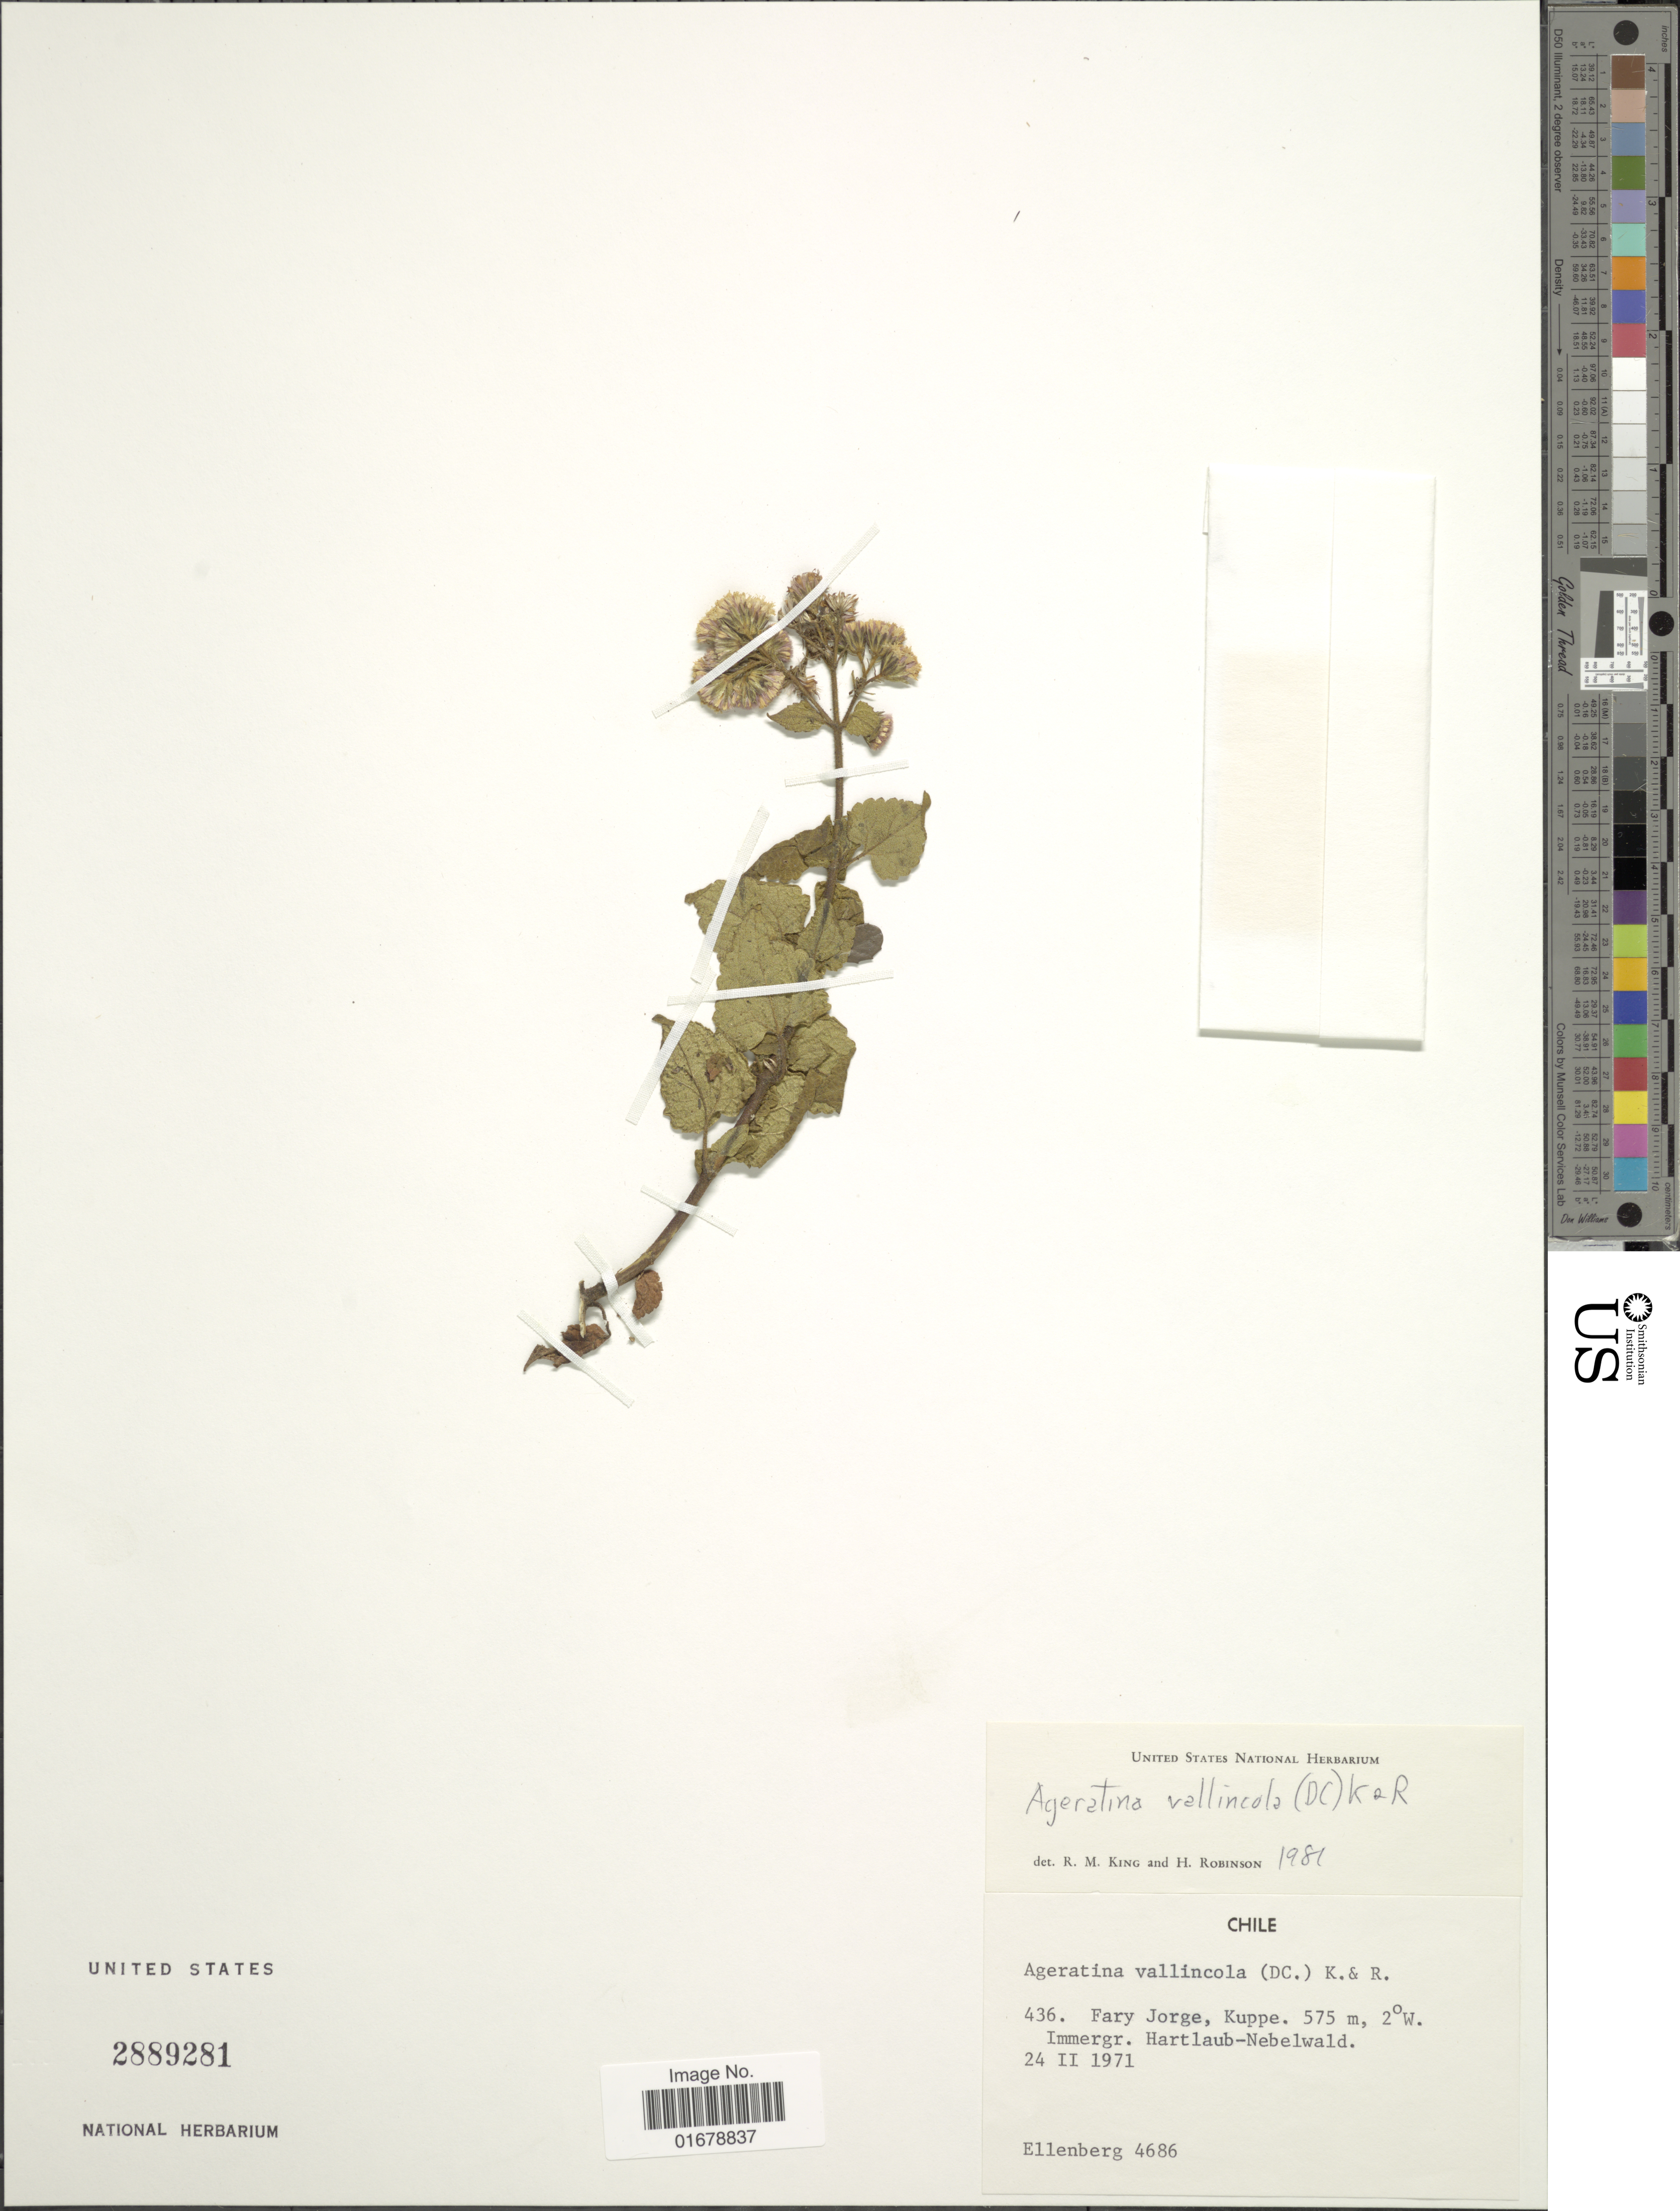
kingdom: Plantae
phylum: Tracheophyta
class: Magnoliopsida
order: Asterales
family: Asteraceae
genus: Ageratina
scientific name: Ageratina vallincola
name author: (DC.) R.M. King & H. Rob.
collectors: H. Ellenberg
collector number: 4686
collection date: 1971-02-24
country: Chile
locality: Chile. Fary Jorge, Kuppe. immergr. Hartlaub-nNebelwald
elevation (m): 575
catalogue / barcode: US 2889281